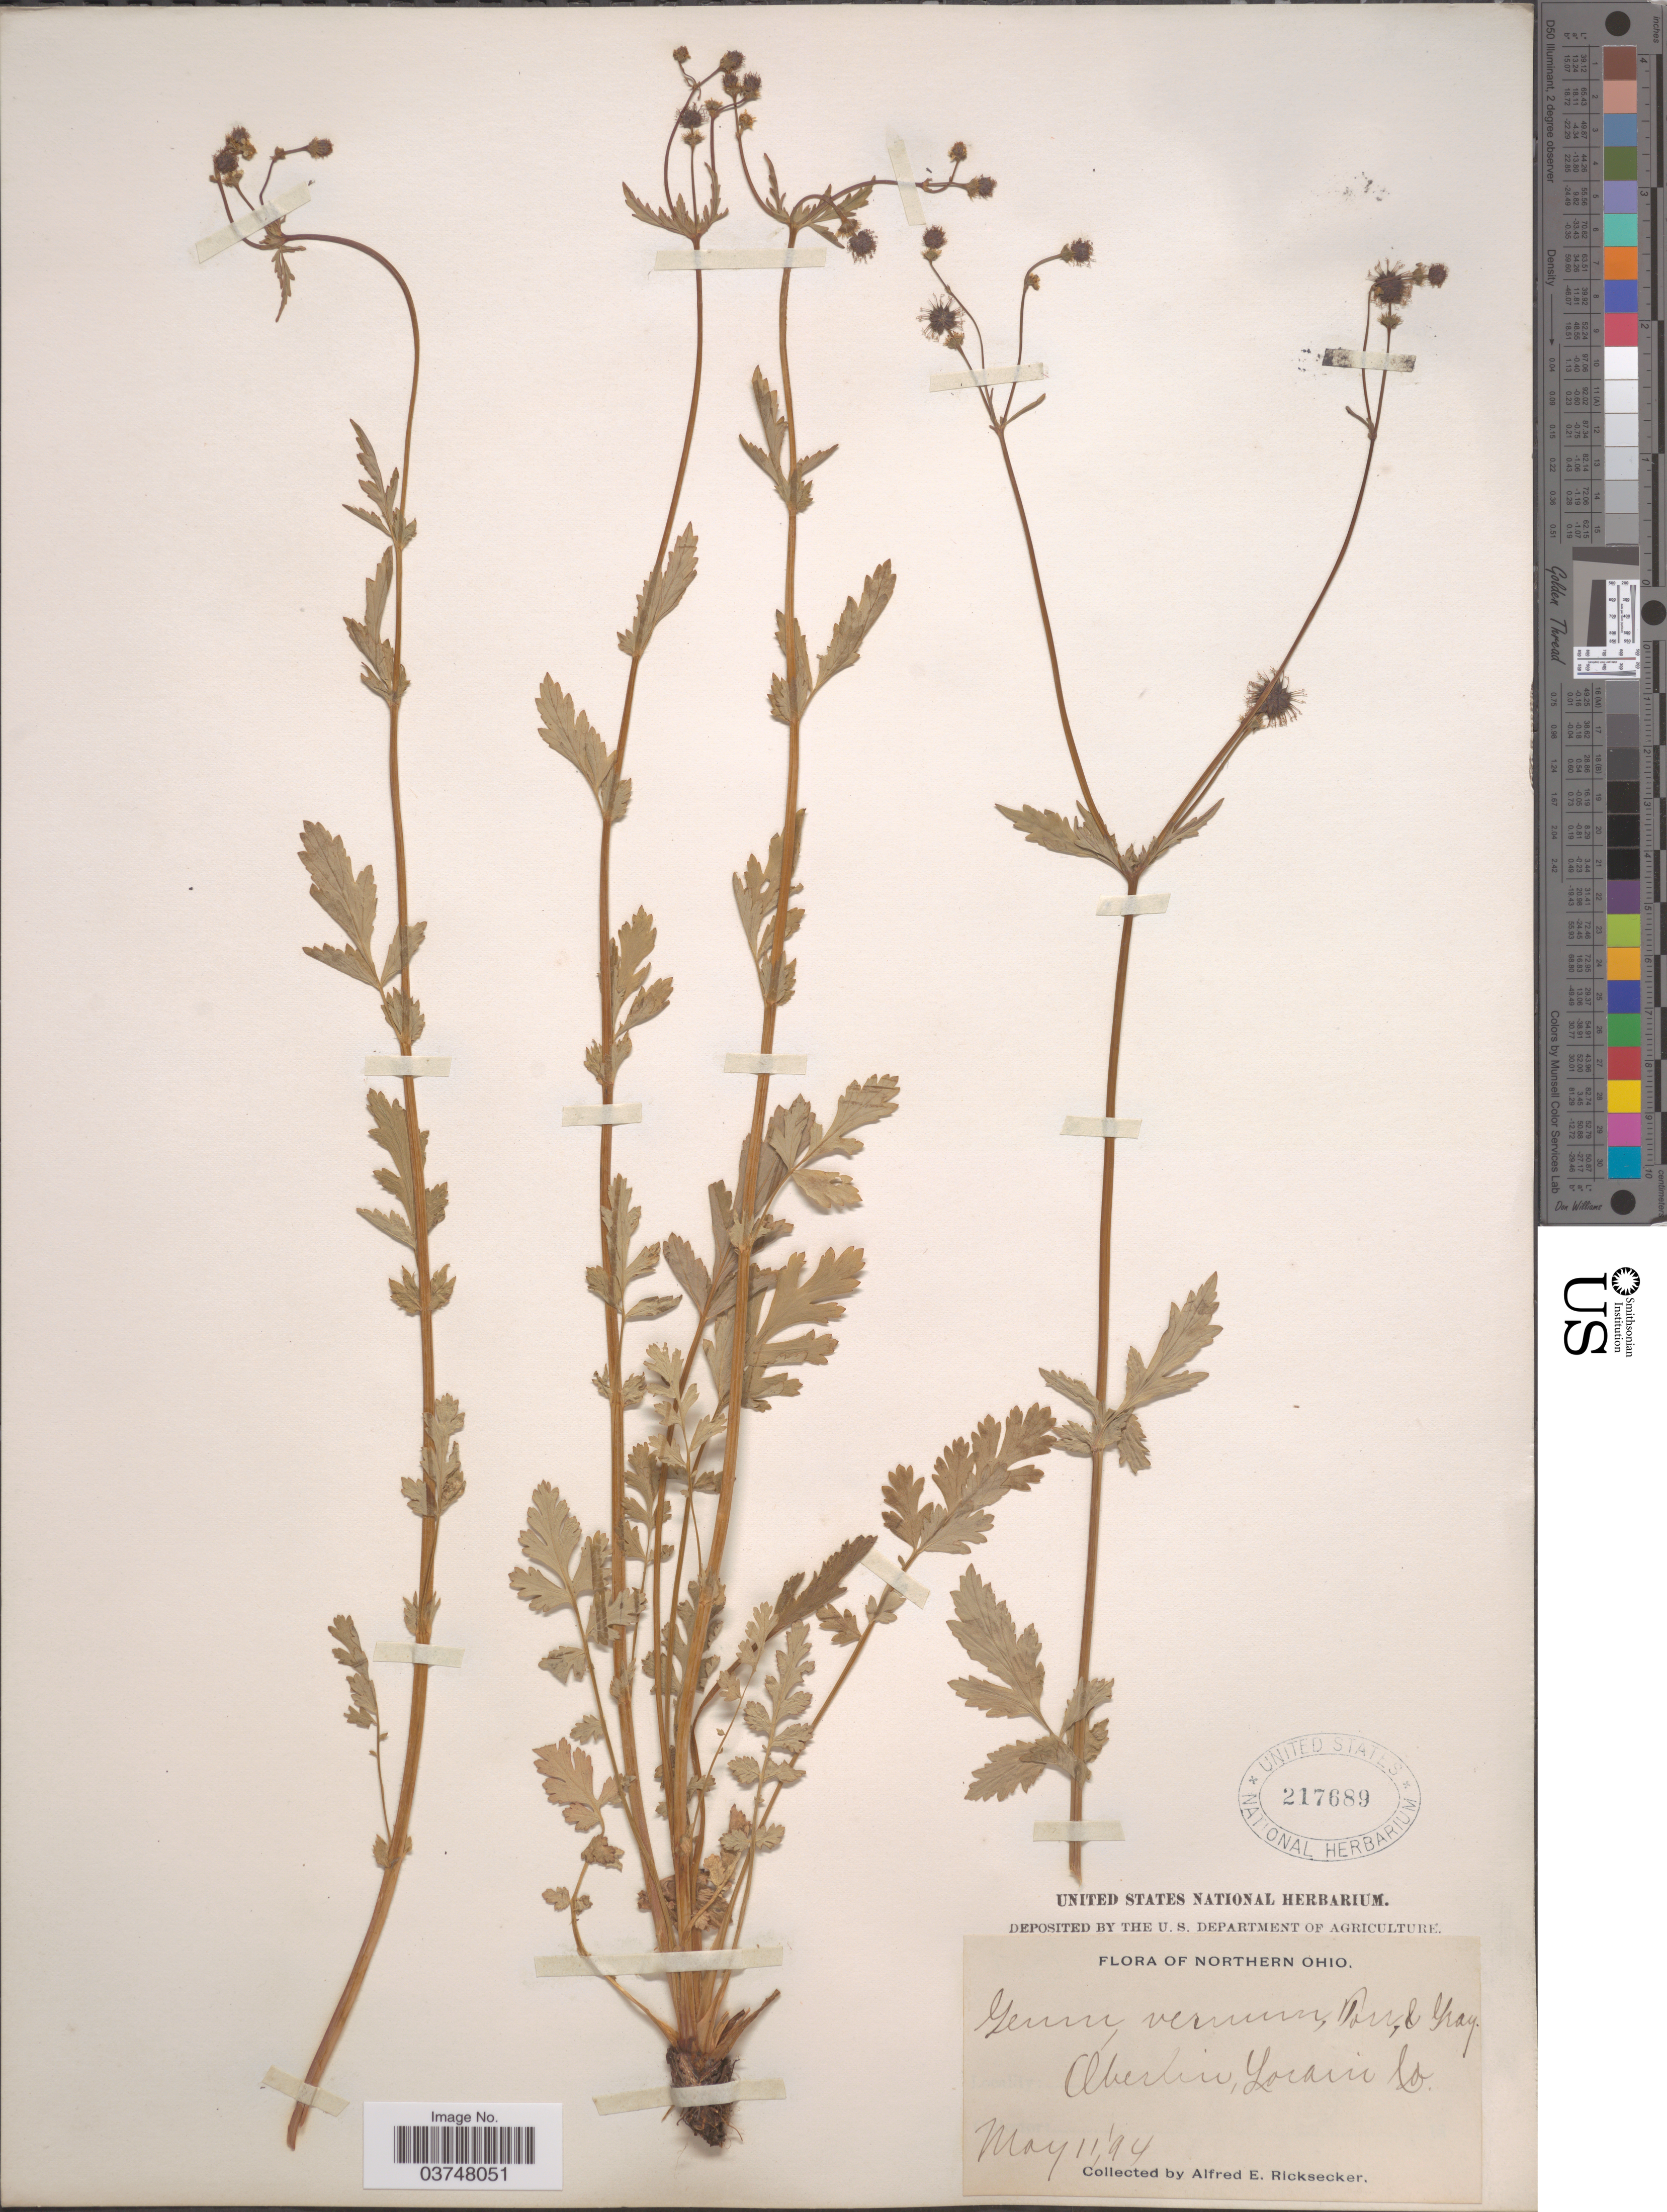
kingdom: Plantae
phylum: Tracheophyta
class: Magnoliopsida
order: Rosales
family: Rosaceae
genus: Geum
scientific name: Geum vernum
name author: (Raf.) Torr. & A. Gray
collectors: A. E. Ricksecker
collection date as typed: Transcribed d/m/y: 11/5/94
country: United States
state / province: Ohio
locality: Oberlin, Lorain Co.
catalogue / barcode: US 217689